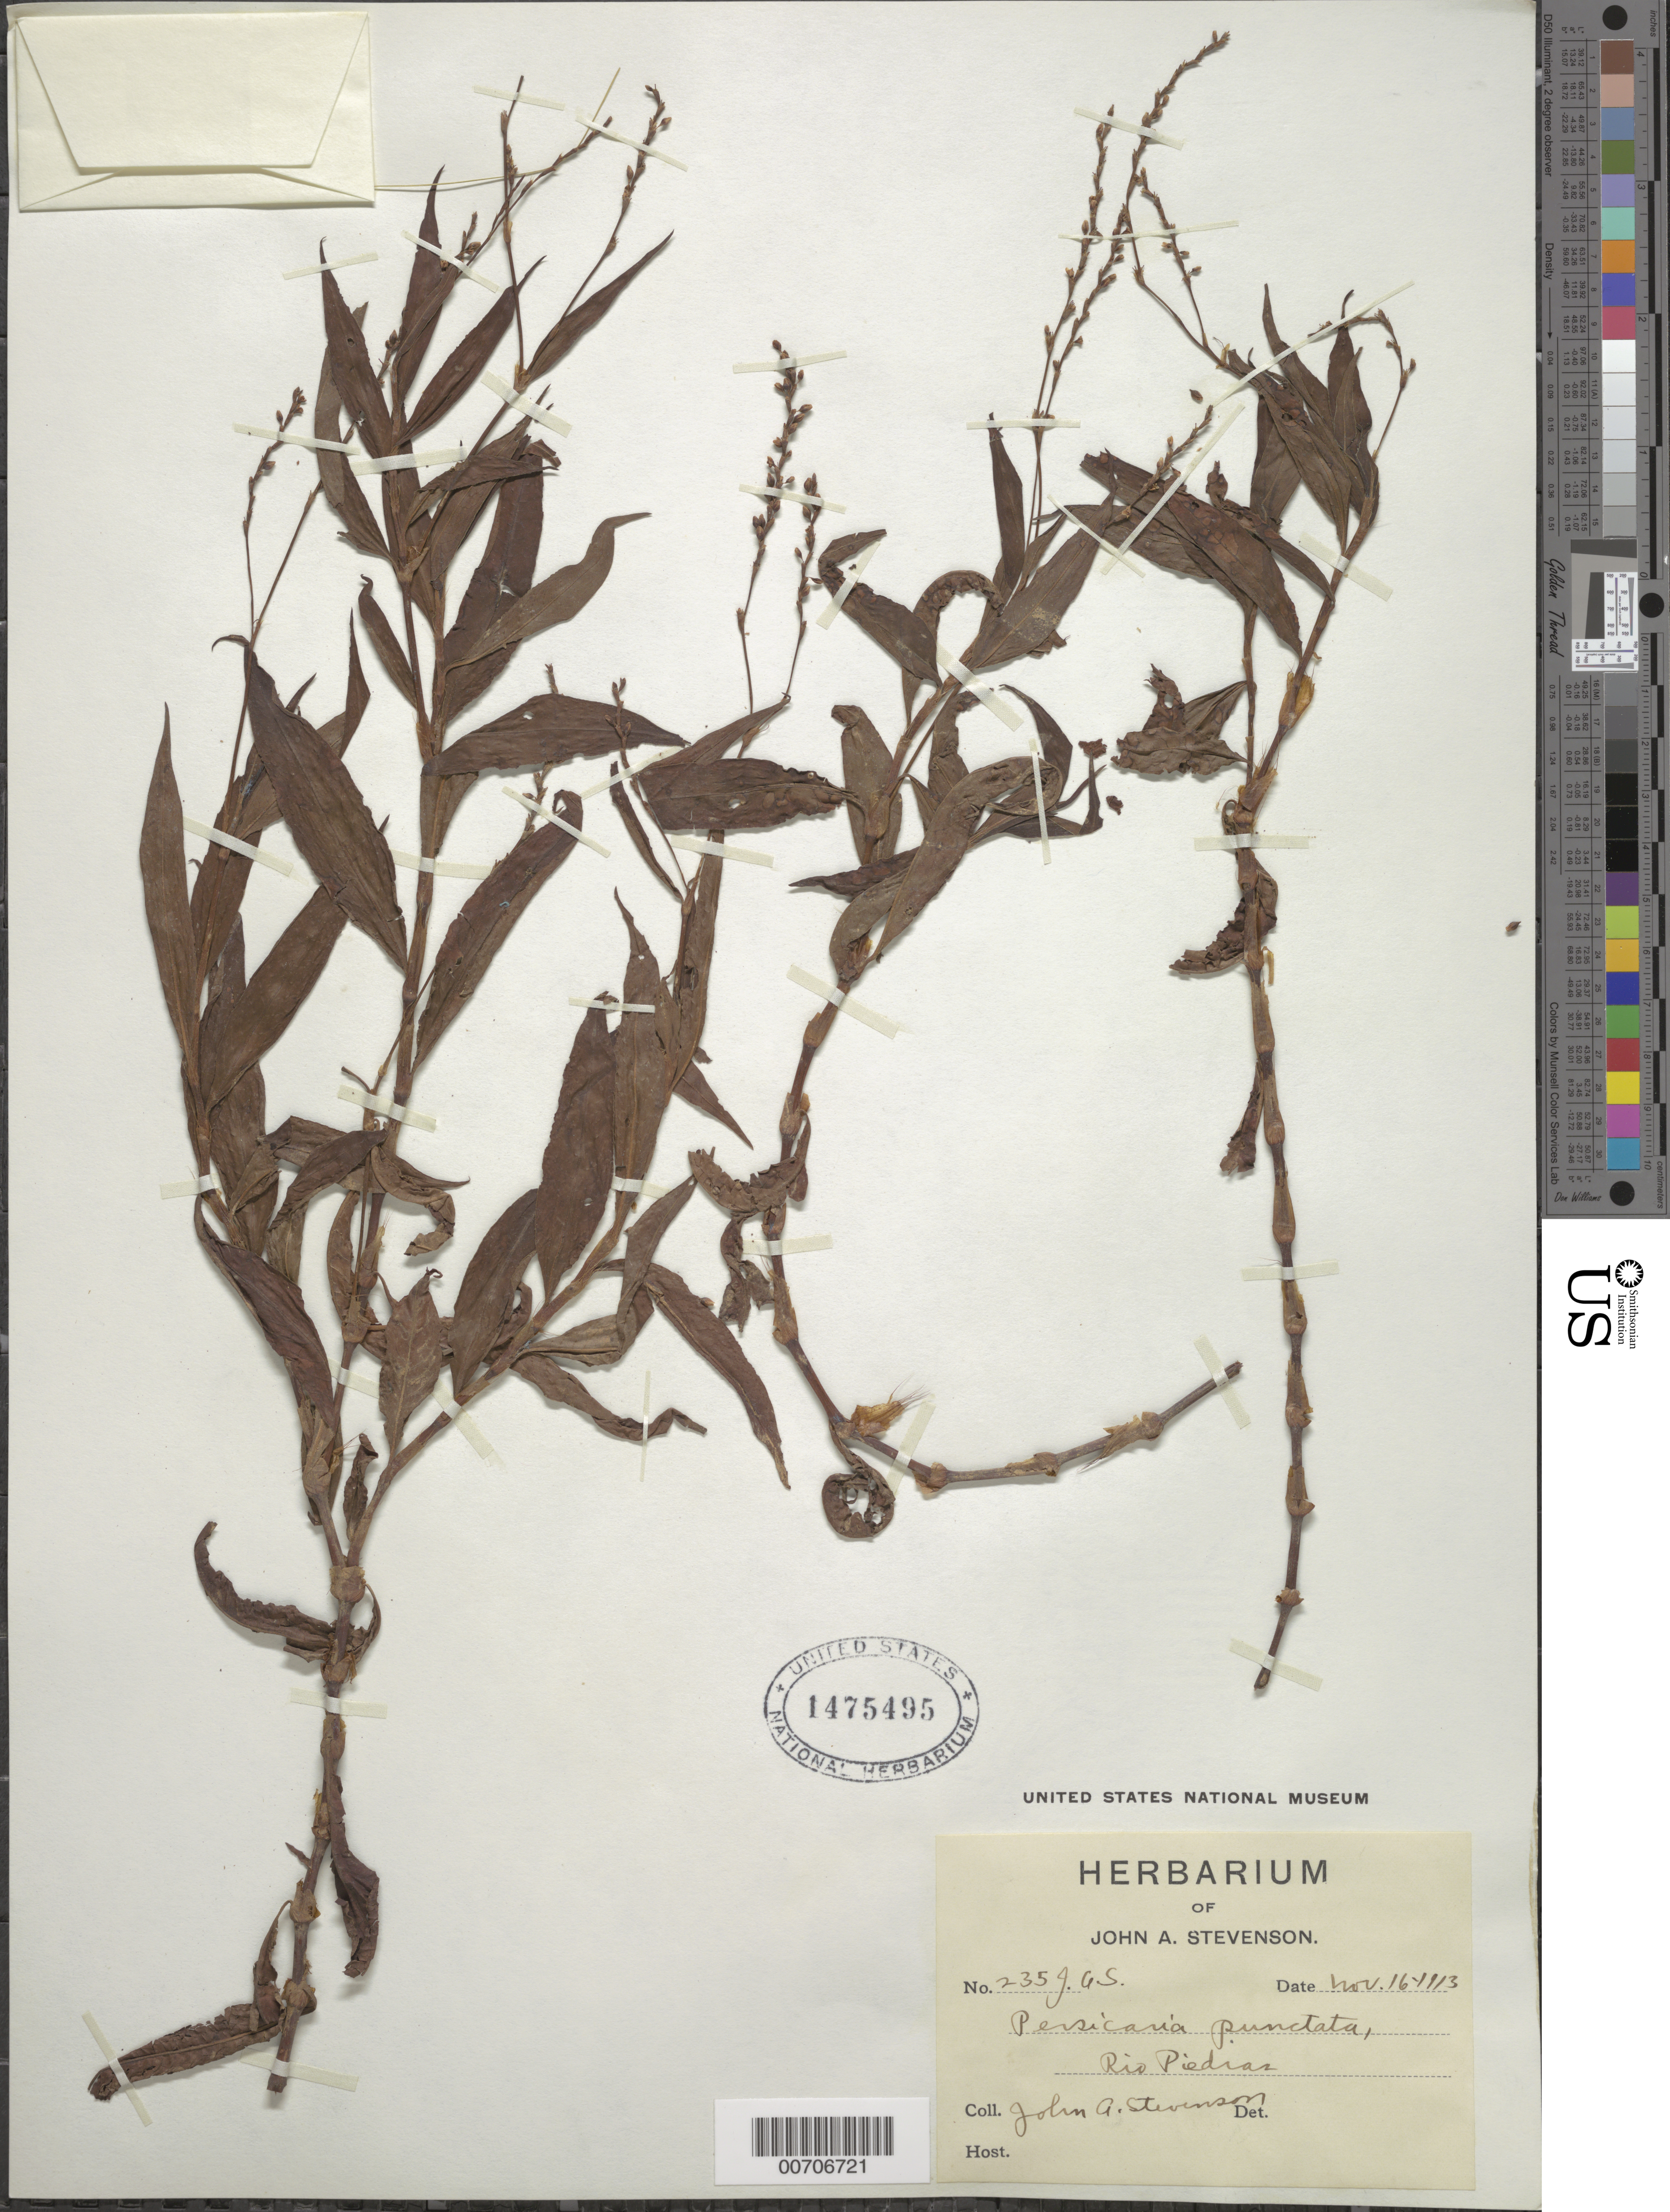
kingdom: Plantae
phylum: Tracheophyta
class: Magnoliopsida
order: Caryophyllales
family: Polygonaceae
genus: Polygonum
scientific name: Polygonum punctatum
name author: Elliott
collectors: J. Stevenson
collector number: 235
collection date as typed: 16 Nov 1913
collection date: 1913-11-16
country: Puerto Rico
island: Greater Antilles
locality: Río Piedras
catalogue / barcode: US 1475495